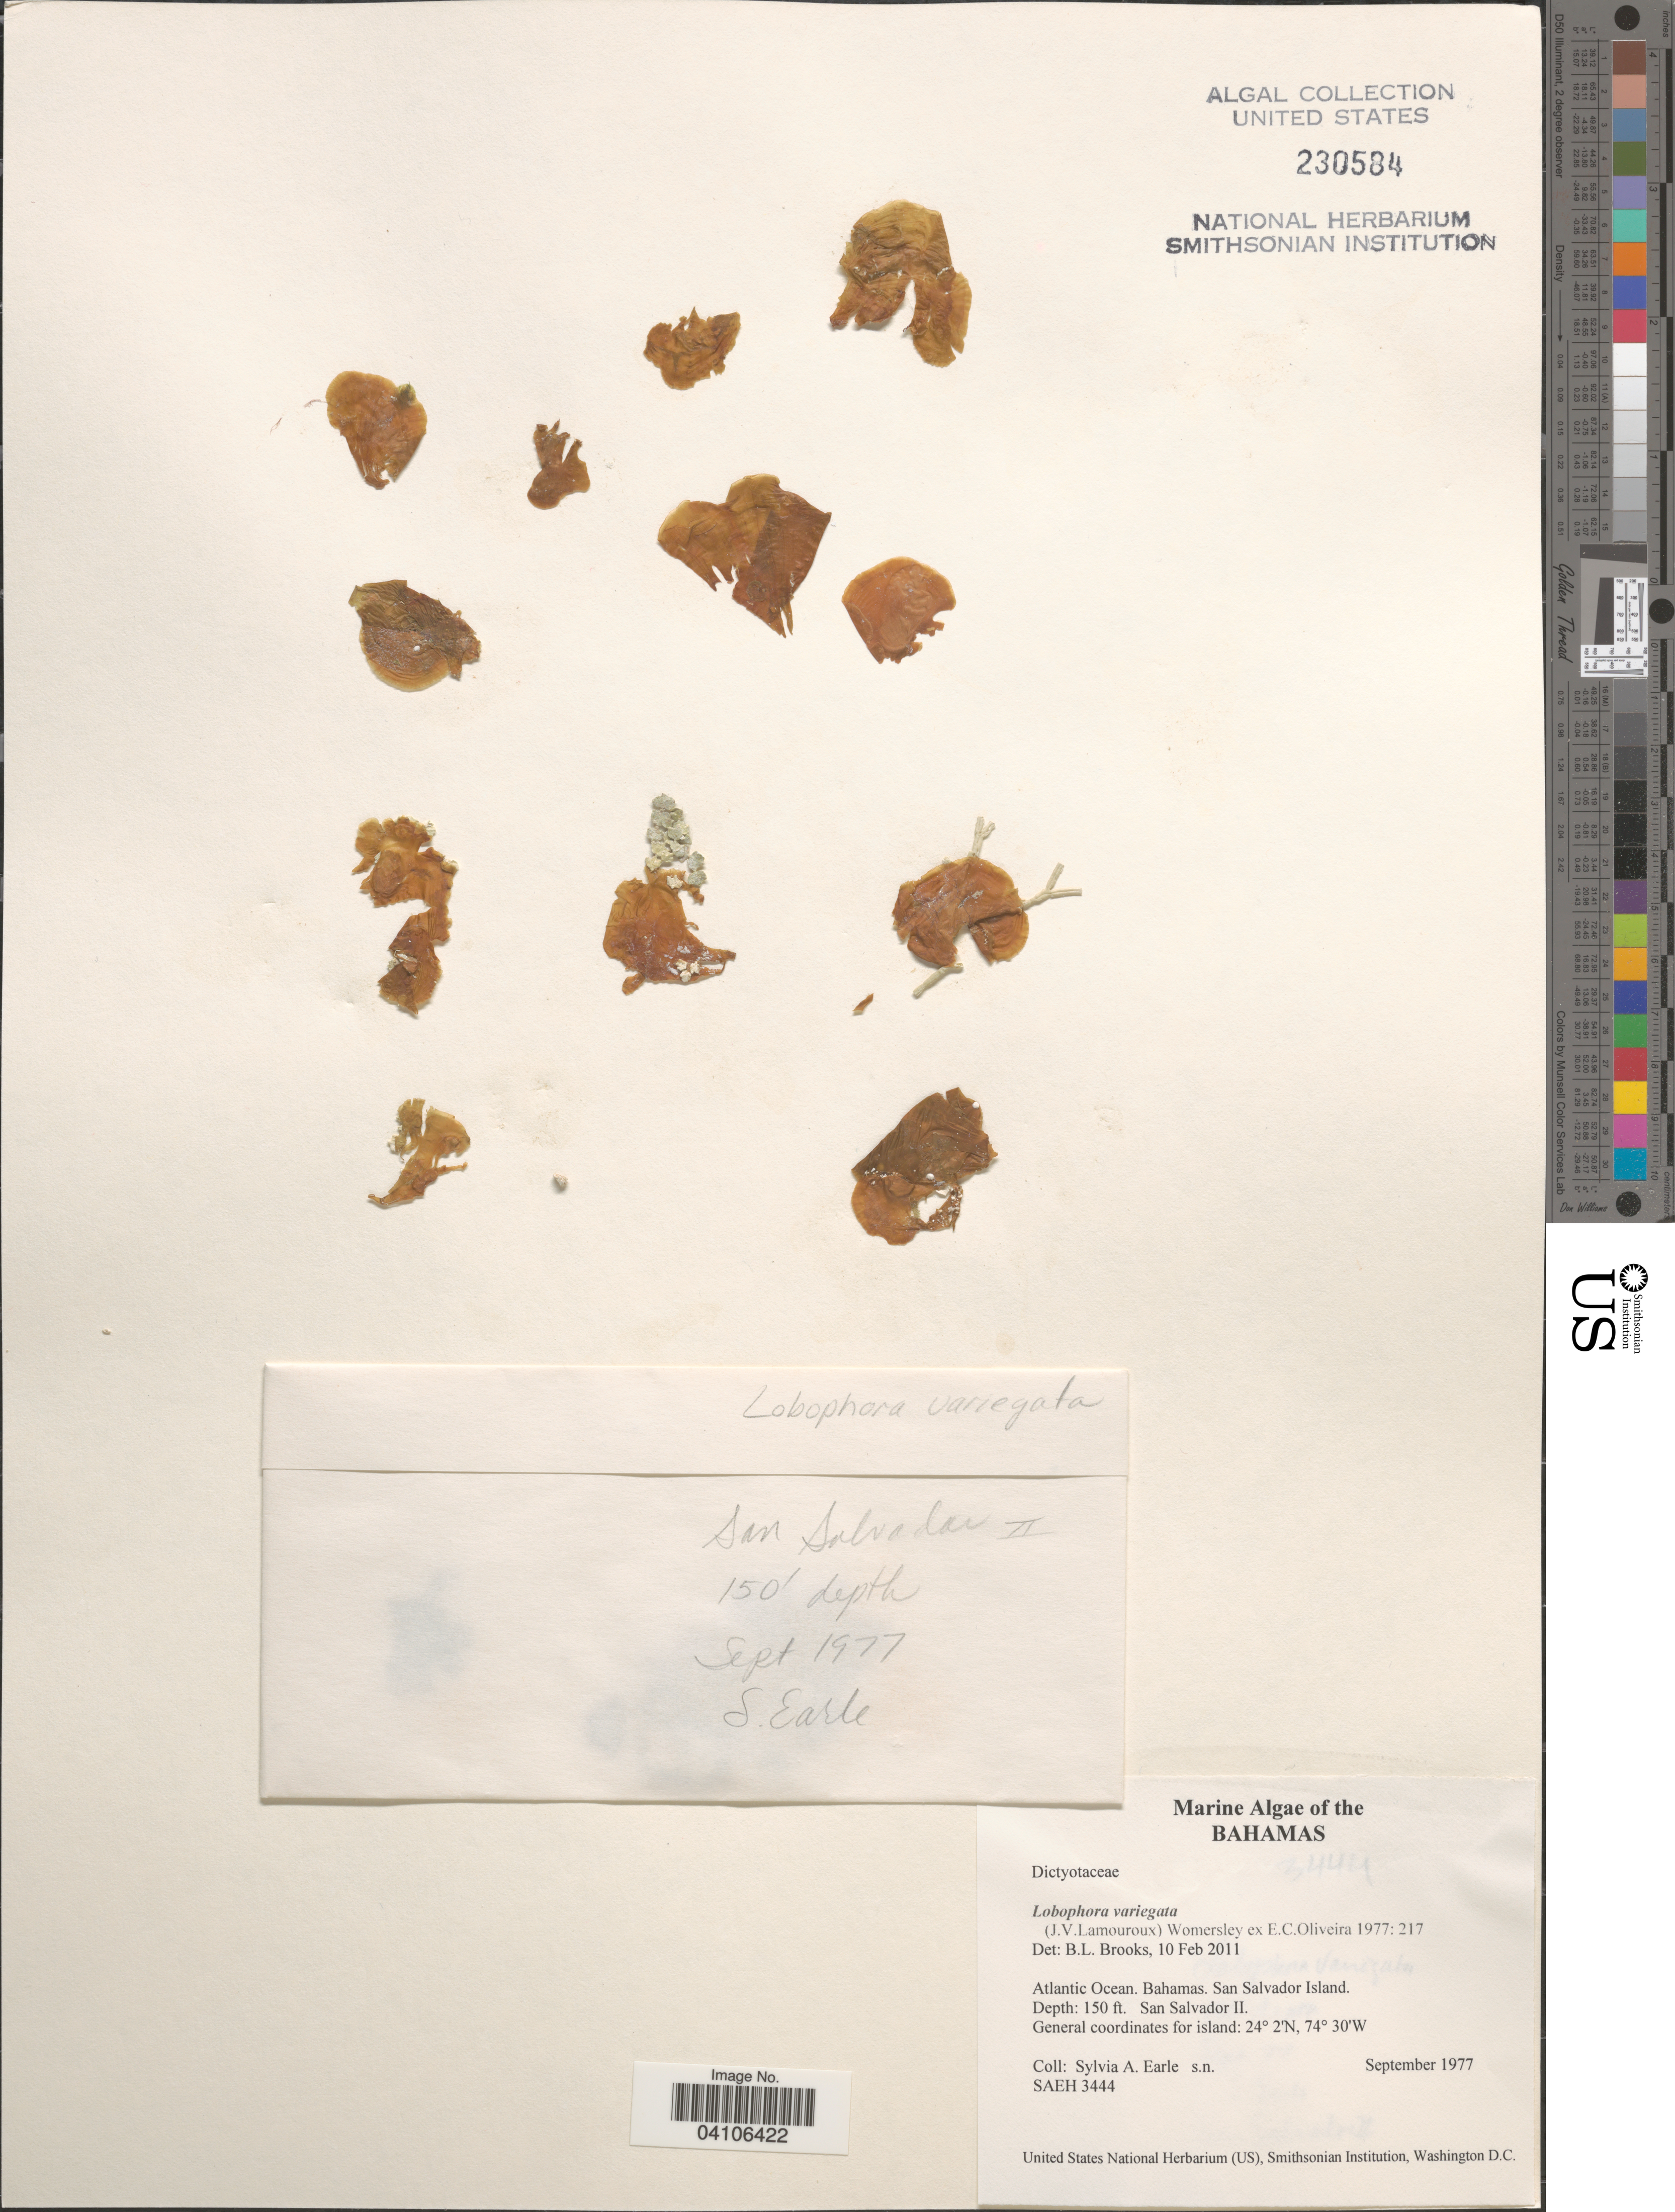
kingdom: Chromista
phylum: Ochrophyta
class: Phaeophyceae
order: Dictyotales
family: Dictyotaceae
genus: Lobophora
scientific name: Lobophora variegata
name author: (J.V.Lamouroux) Womersley & E.C. Oliveira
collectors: S. A. Earle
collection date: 1977-09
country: Bahamas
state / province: San Salvador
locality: Atlantic Ocean. San Salvador Island. San Salvador II.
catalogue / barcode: US 230584